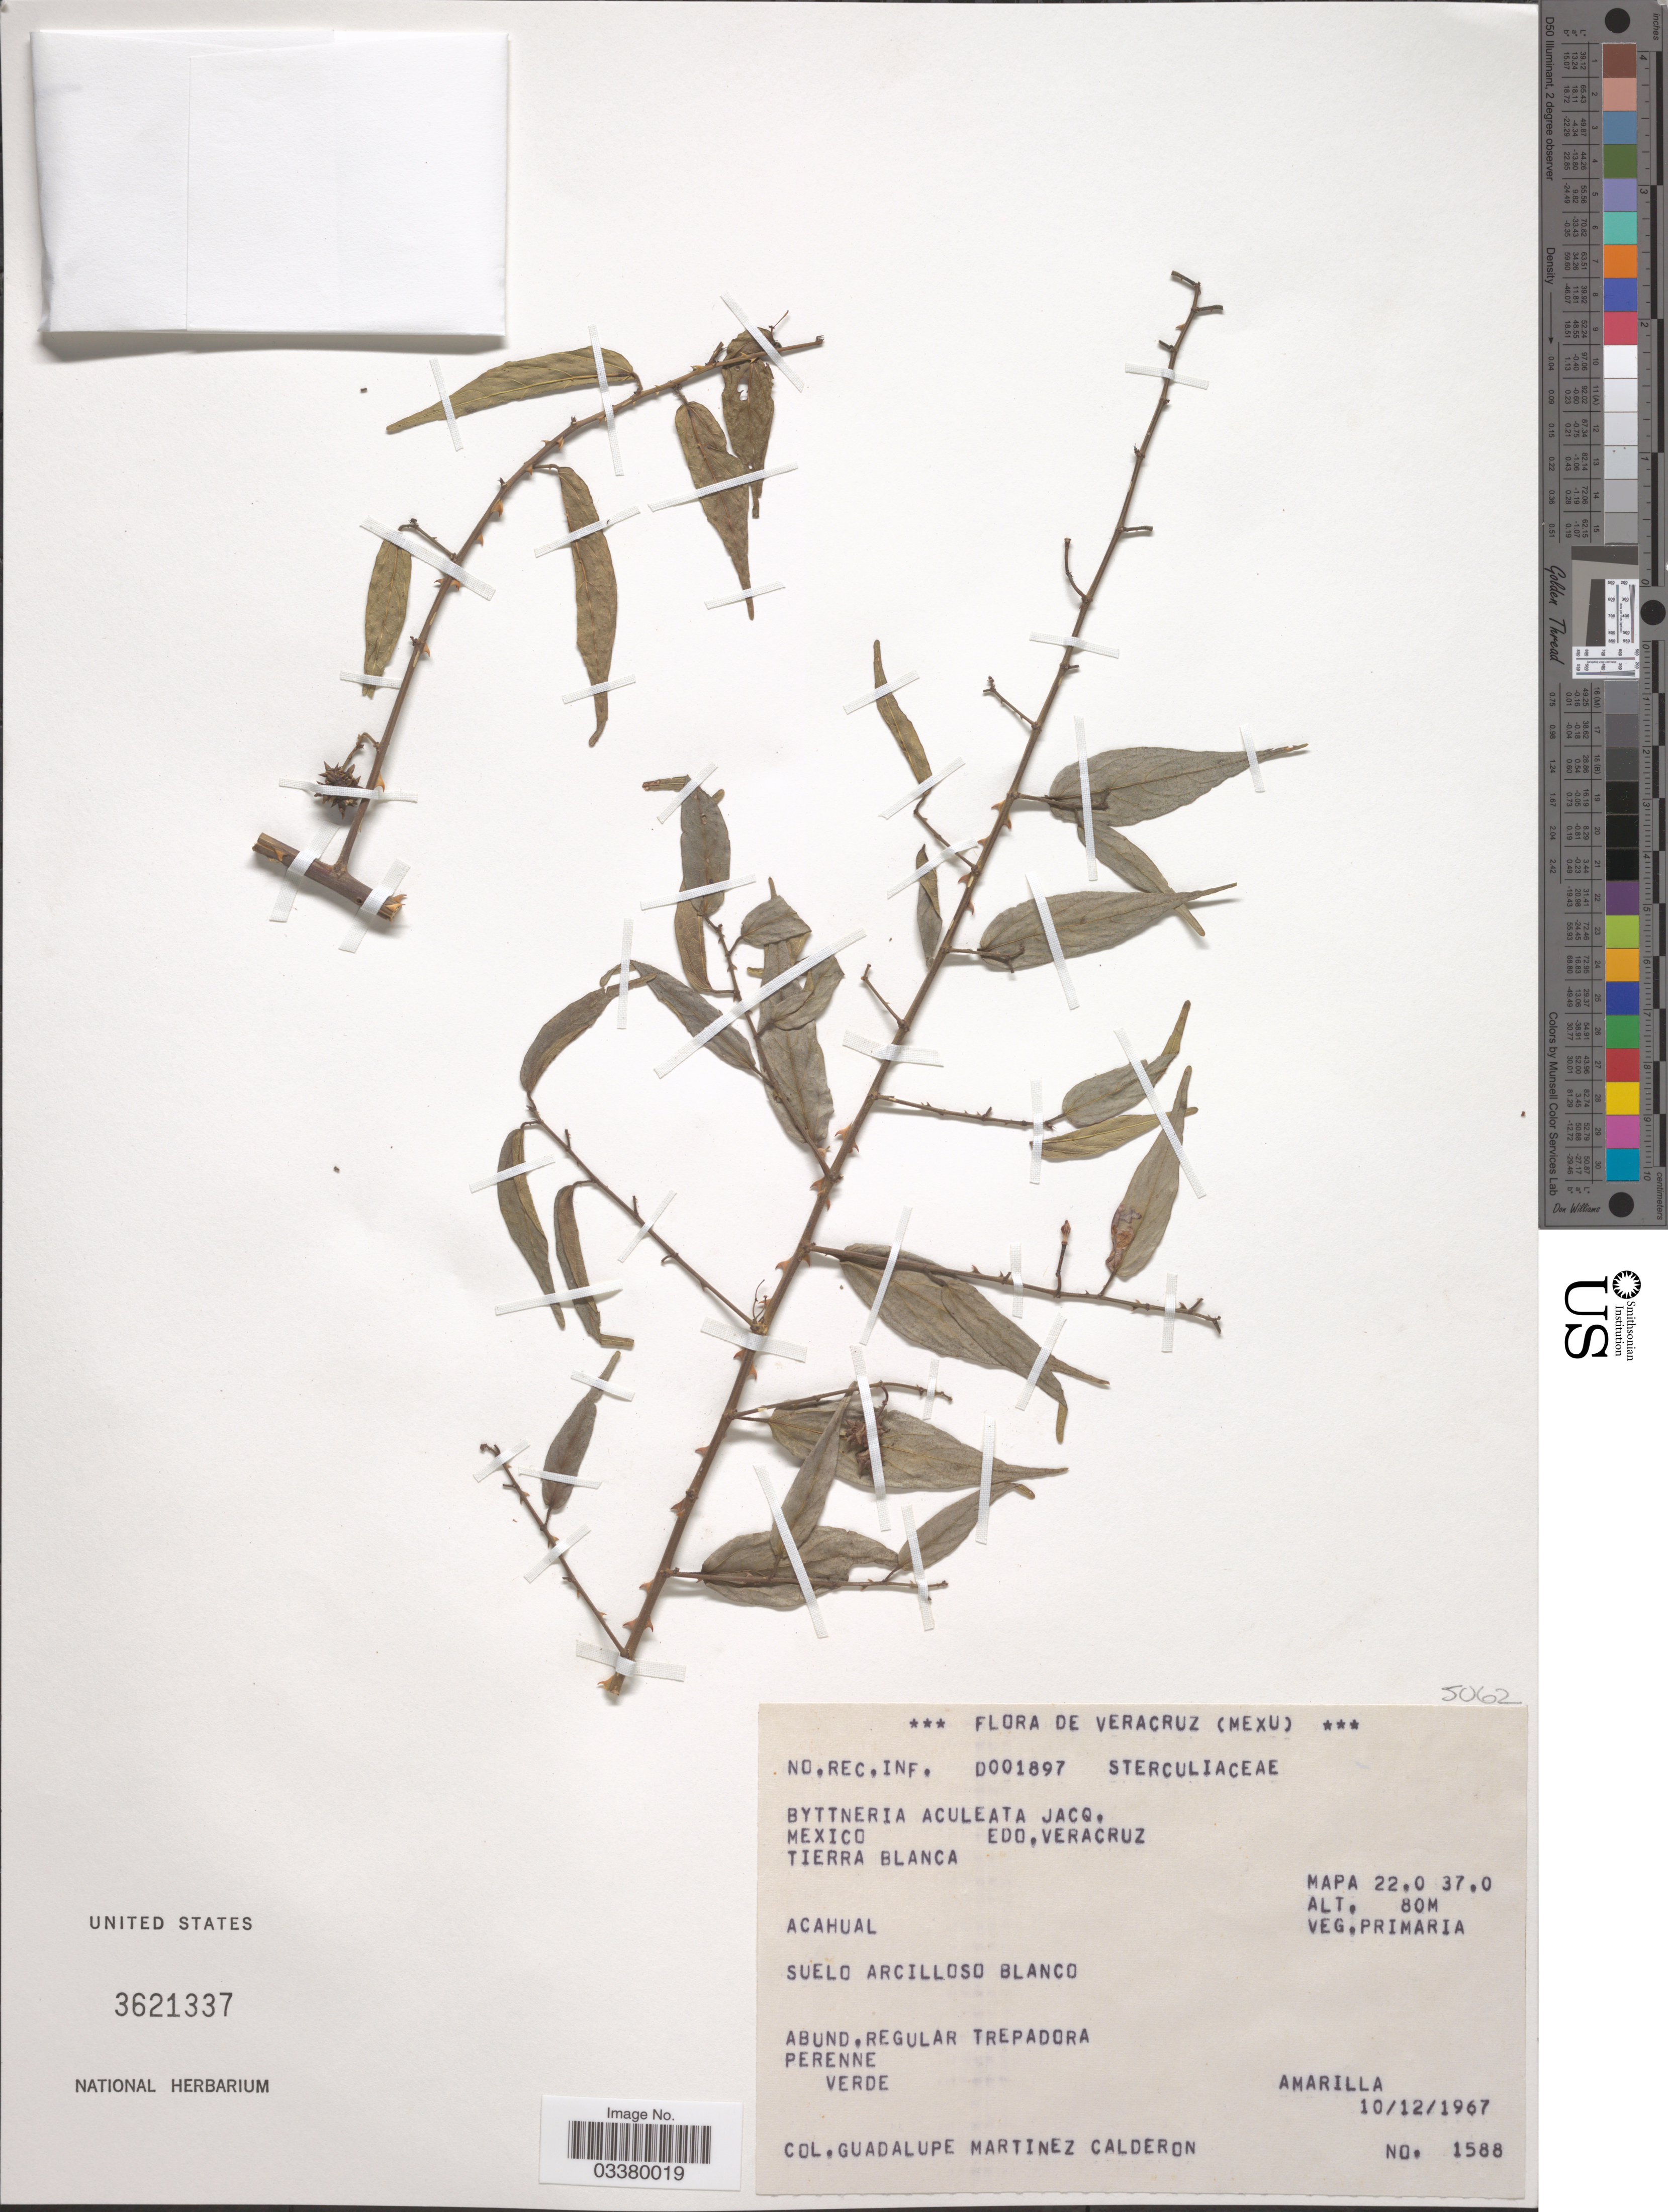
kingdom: Plantae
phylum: Tracheophyta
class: Magnoliopsida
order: Malvales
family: Malvaceae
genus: Byttneria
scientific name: Byttneria aculeata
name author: (Jacq.) Jacq.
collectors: G. Martinez-C.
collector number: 1588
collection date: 1967-12-10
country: Mexico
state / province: Veracruz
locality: Veracruz. Tierra Blanca. Mapa 22.0 37.0.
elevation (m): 80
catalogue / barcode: US 3621337